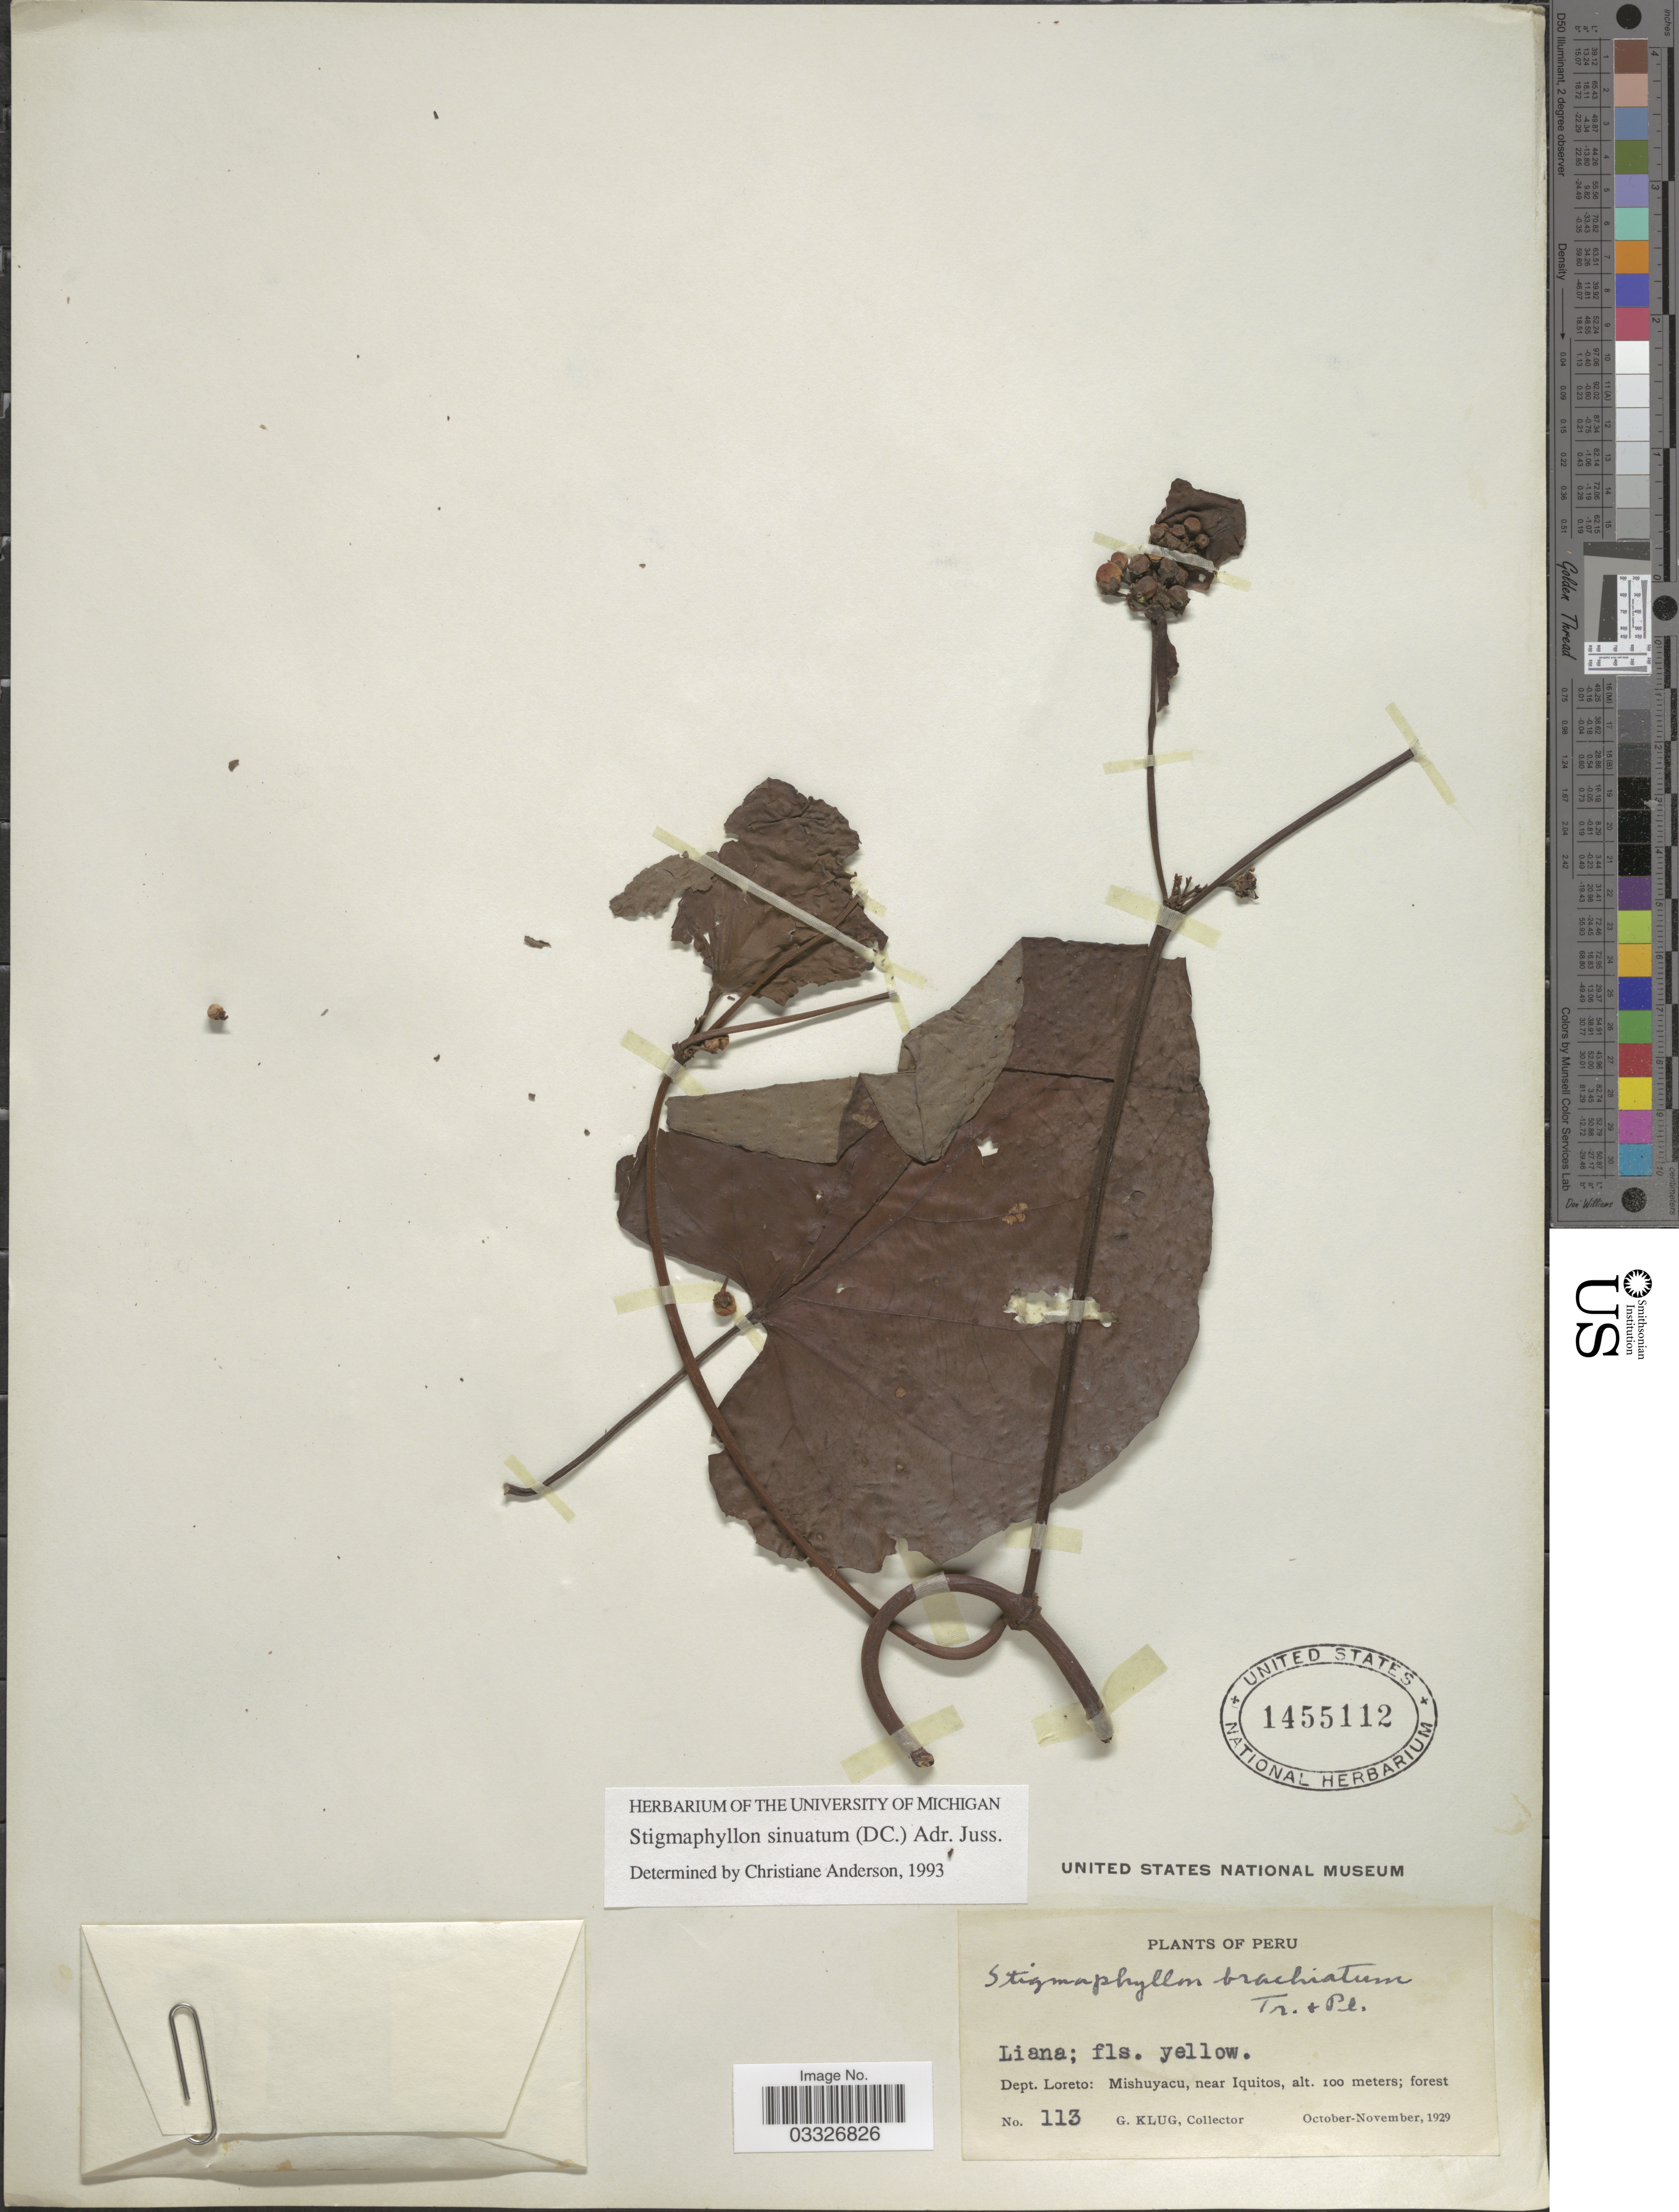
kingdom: Plantae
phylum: Tracheophyta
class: Magnoliopsida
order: Malpighiales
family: Malpighiaceae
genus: Stigmaphyllon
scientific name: Stigmaphyllon sinuatum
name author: (DC.) A. Juss.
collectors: G. Klug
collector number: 113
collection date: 1929-10/1929-11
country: Peru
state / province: Loreto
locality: Dept. Loreto: Mishuyacu, near Iquitos.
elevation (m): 100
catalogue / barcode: US 1455112